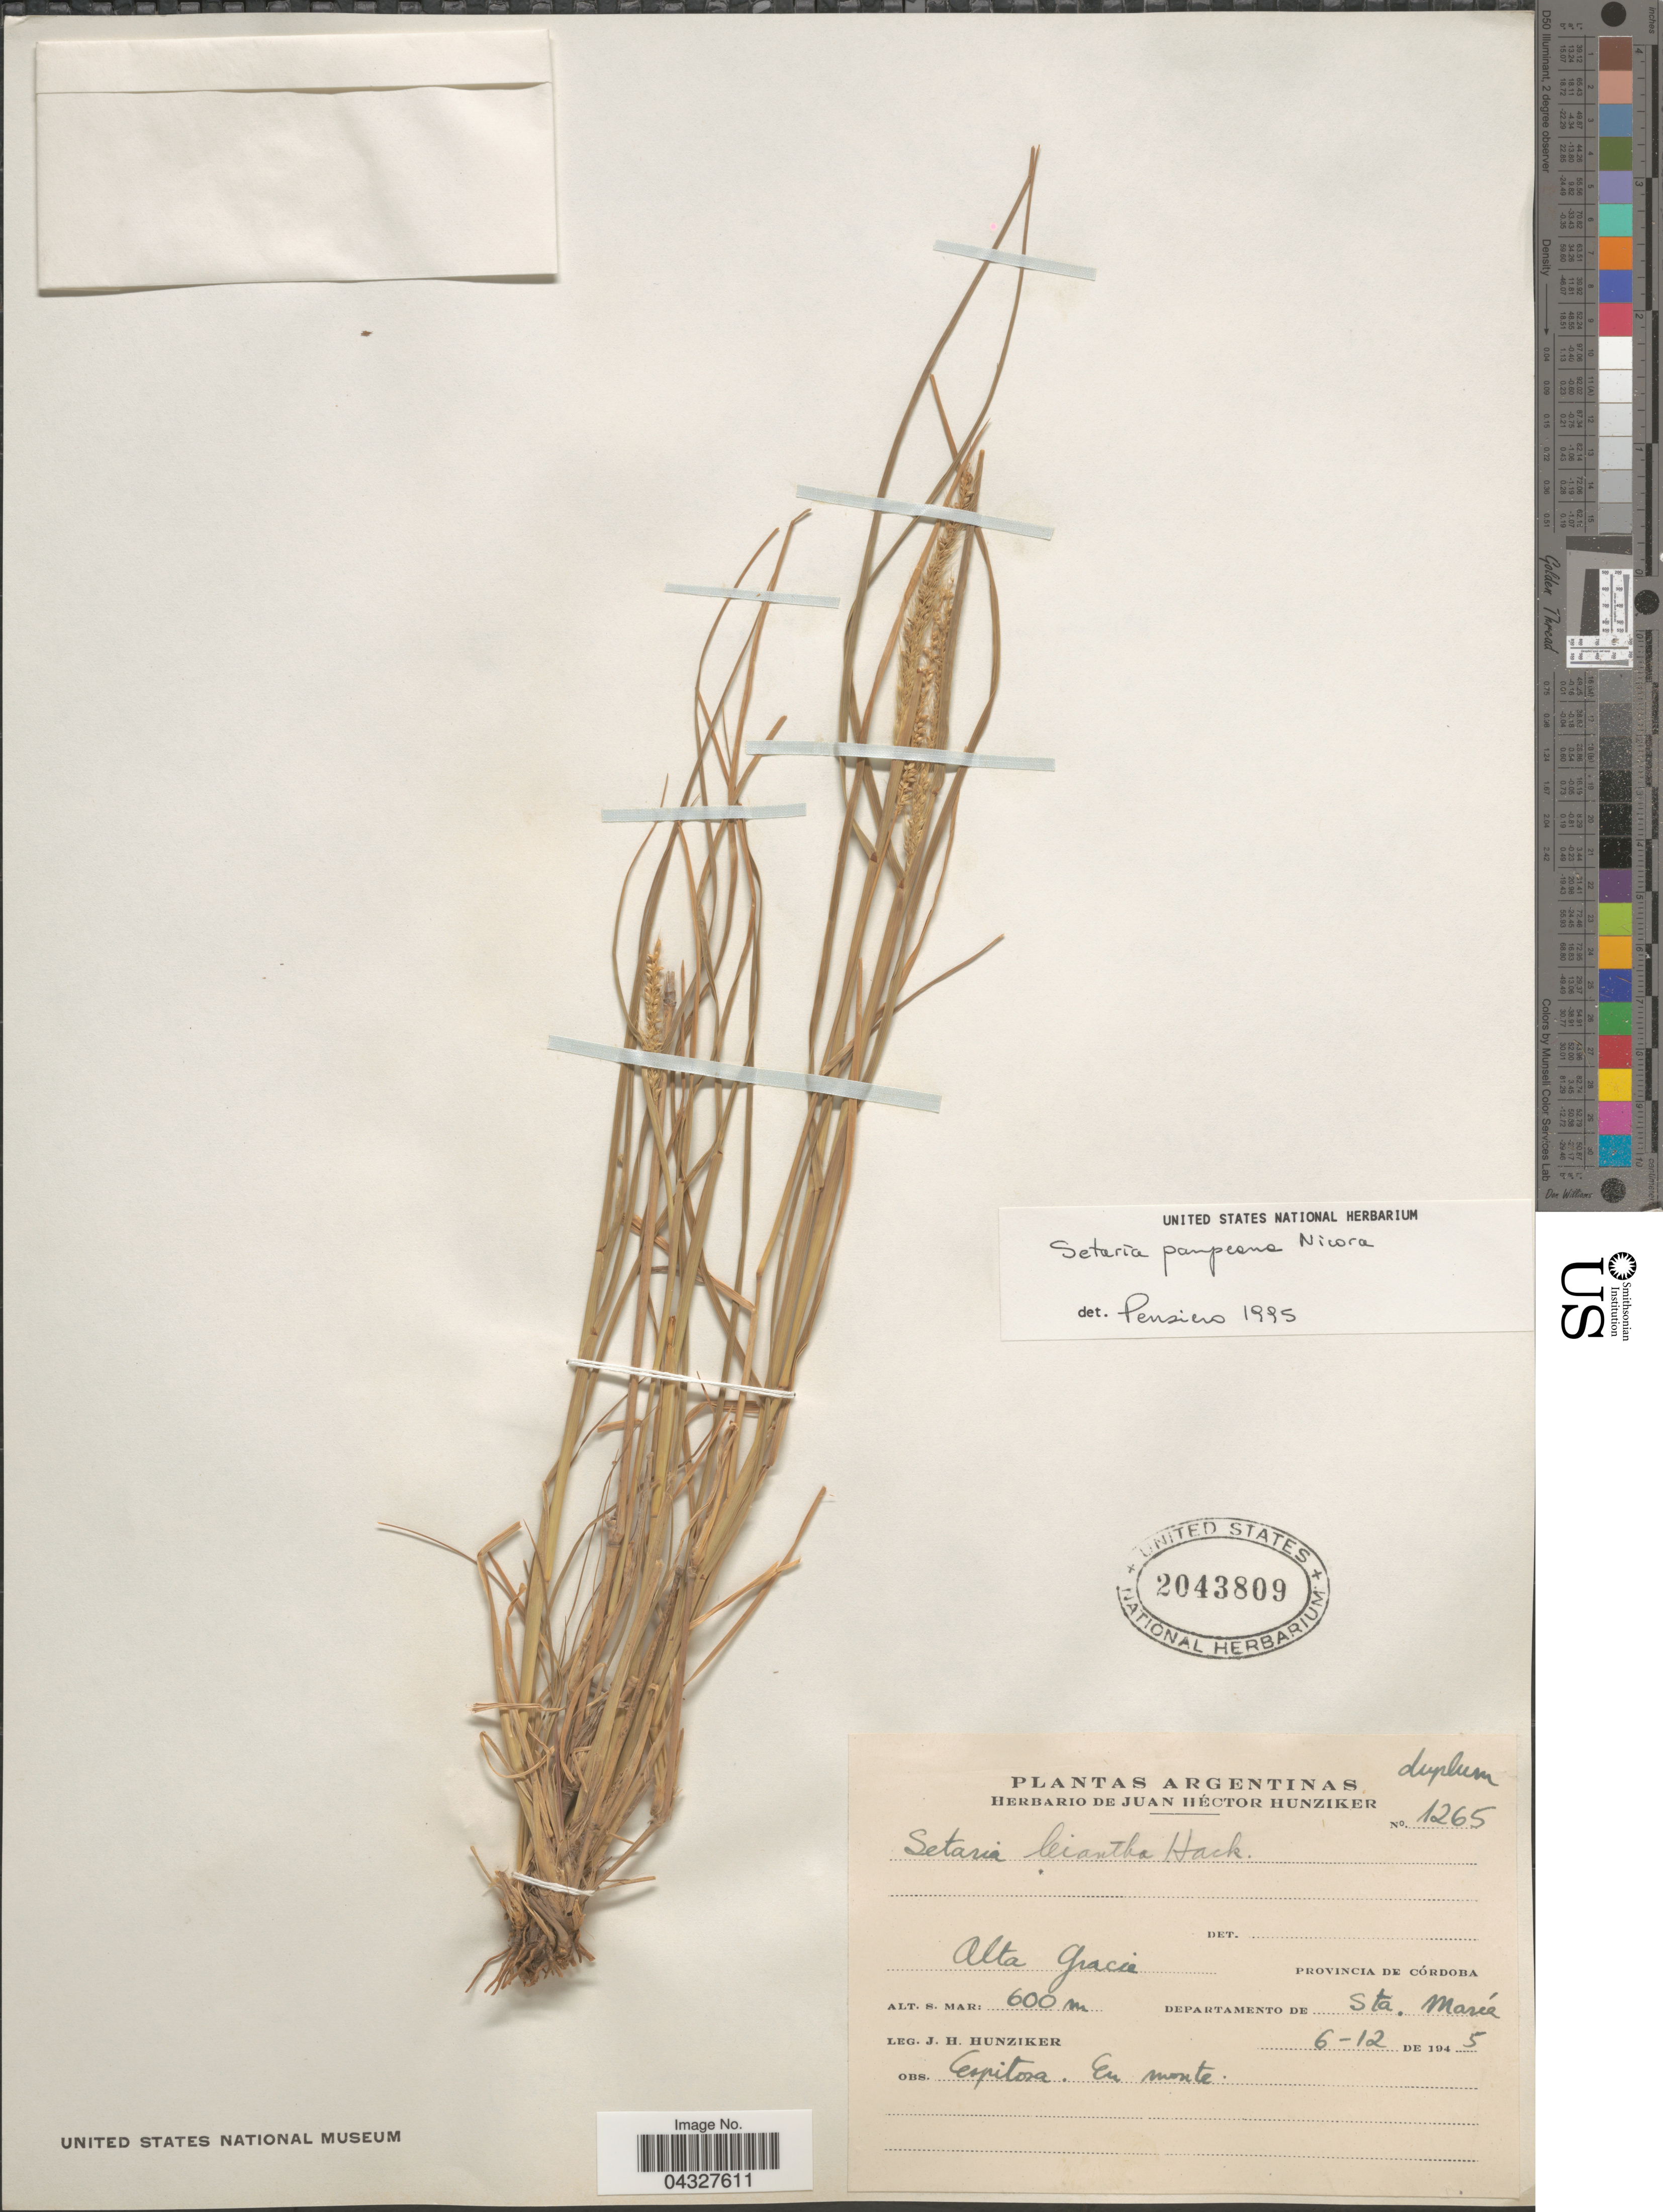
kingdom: Plantae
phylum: Tracheophyta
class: Liliopsida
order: Poales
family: Poaceae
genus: Setaria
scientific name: Setaria pampeana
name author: Parodi ex Nicora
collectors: J. H. Hunziker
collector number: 1265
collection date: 1945-12-06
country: Argentina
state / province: Cordoba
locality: Alta Gracia. Departamento de Sta. María.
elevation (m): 600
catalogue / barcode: US 2043809